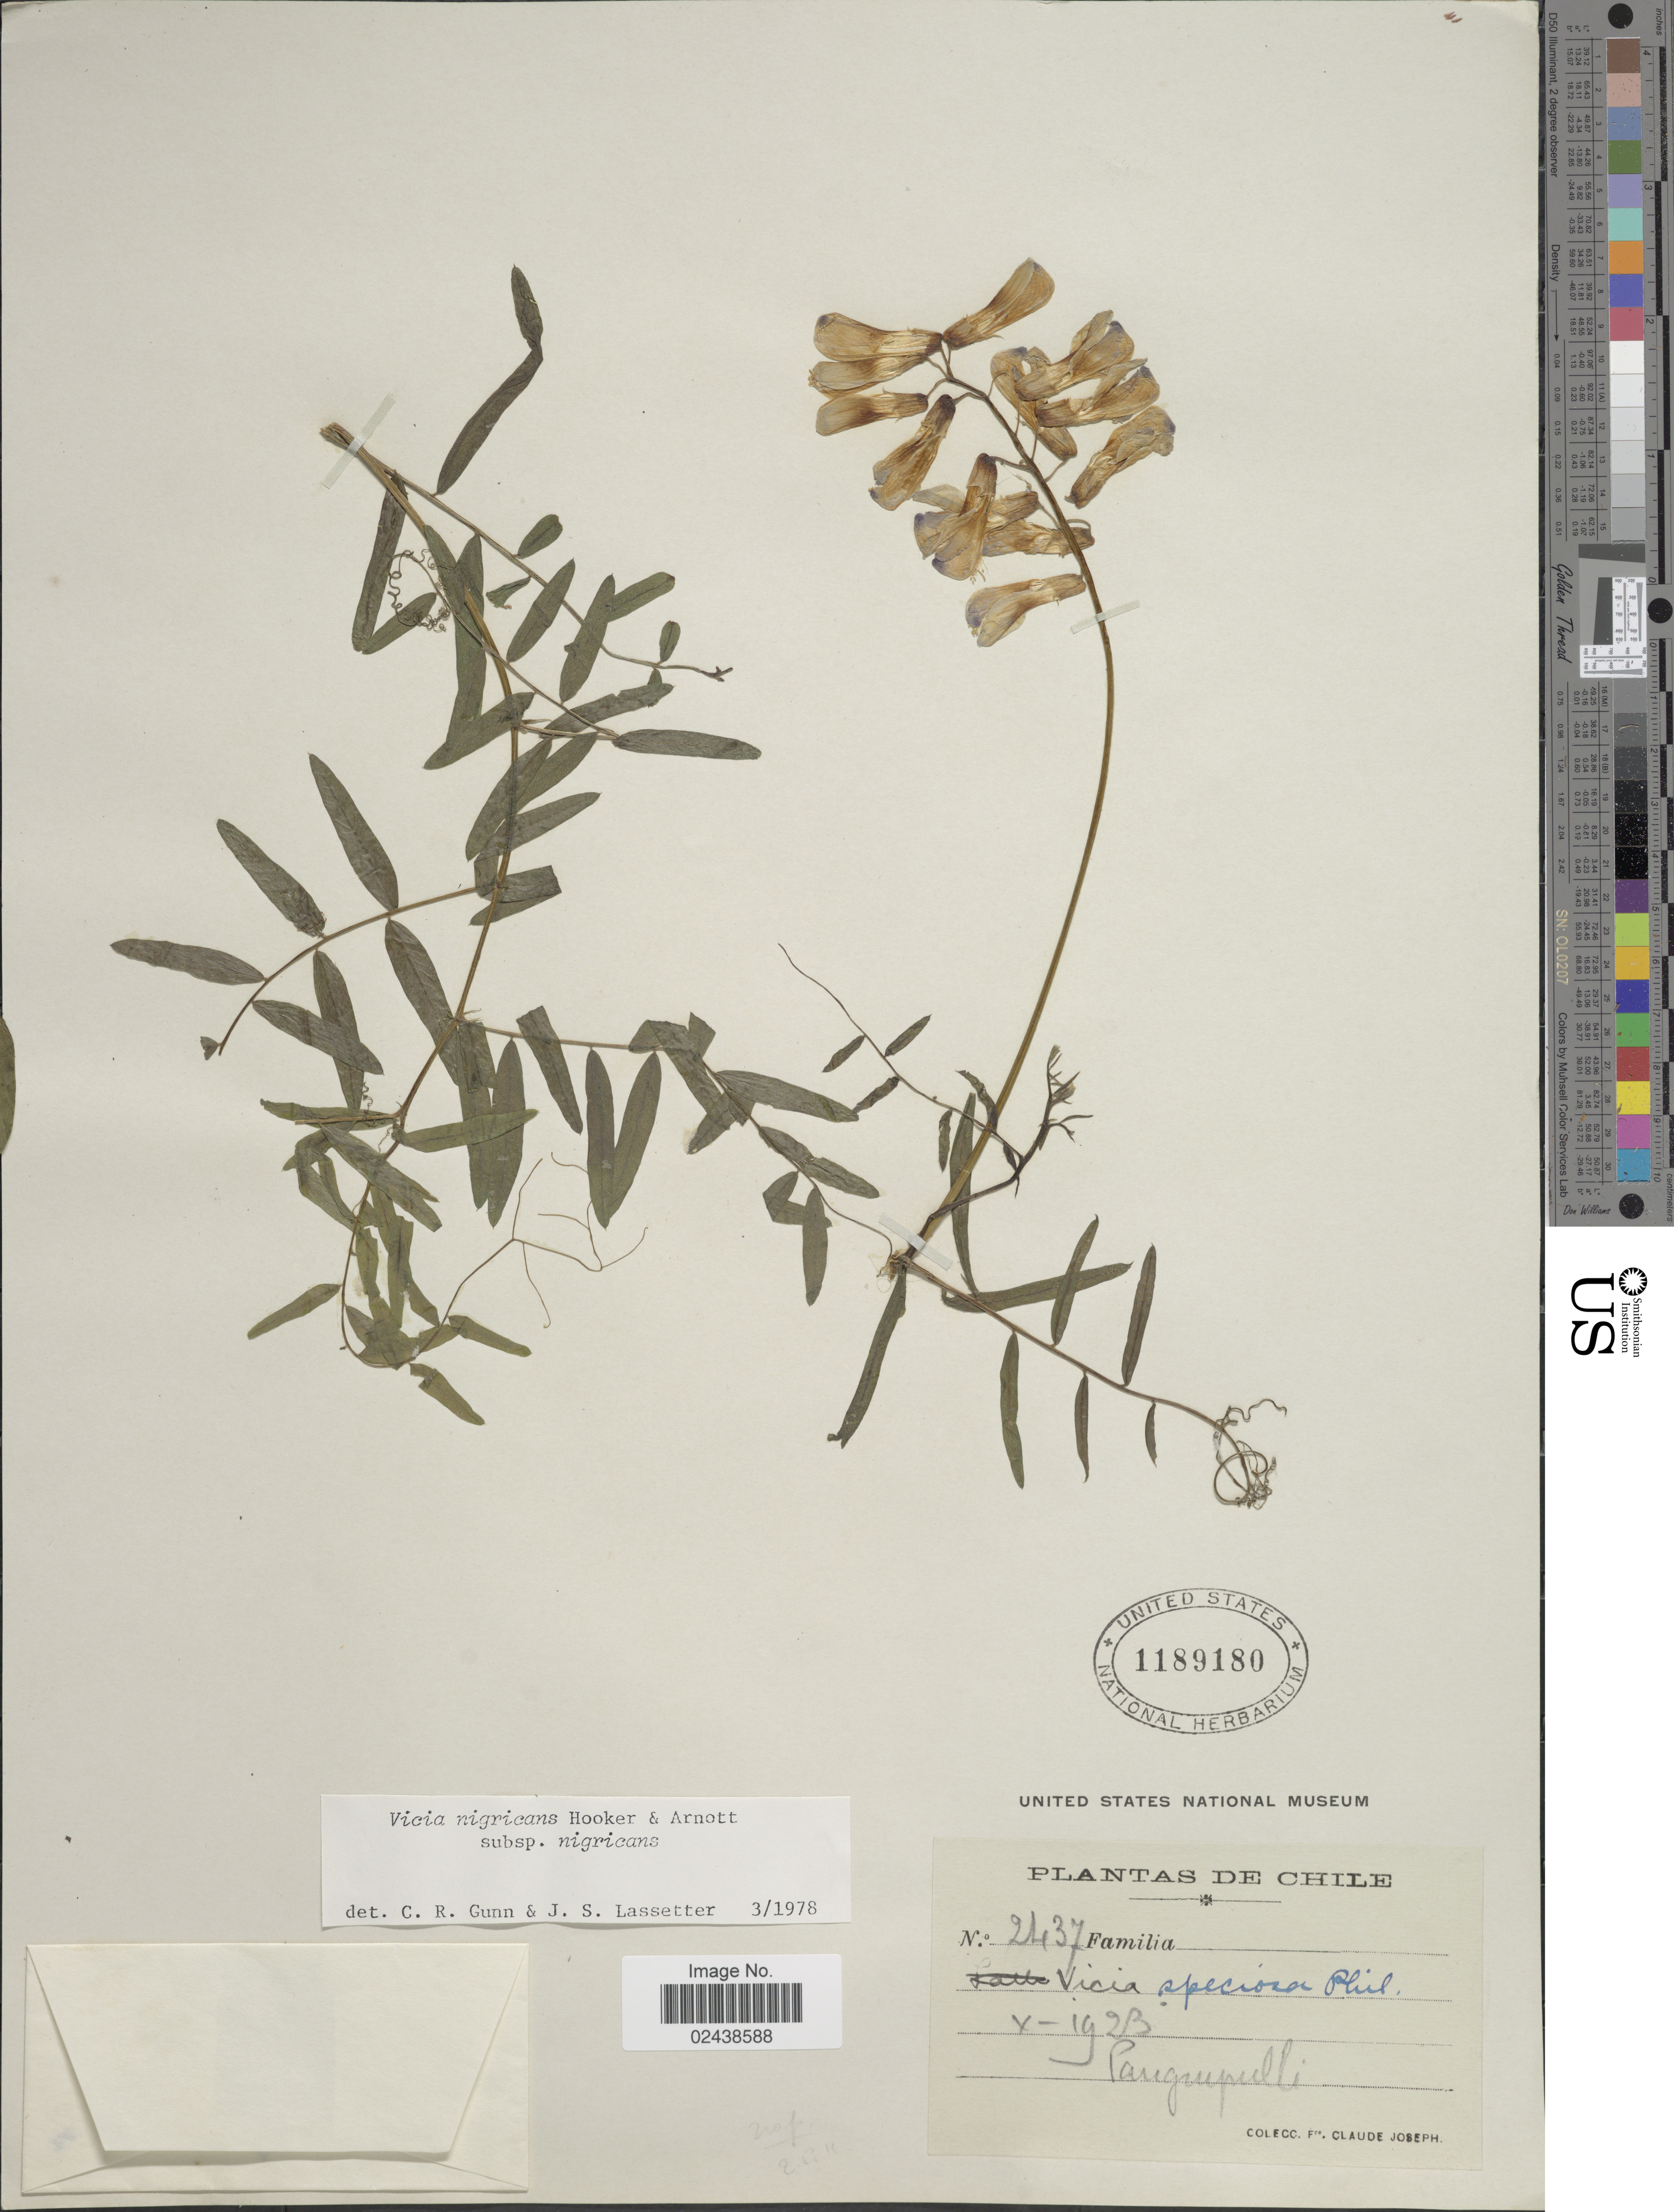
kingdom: Plantae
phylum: Tracheophyta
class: Magnoliopsida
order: Fabales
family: Fabaceae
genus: Vicia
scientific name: Vicia nigricans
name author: Hook. & Arn.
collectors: Bro. Claude-Joseph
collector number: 2437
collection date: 1923-10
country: Chile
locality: Panguipulli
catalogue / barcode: US 1189180